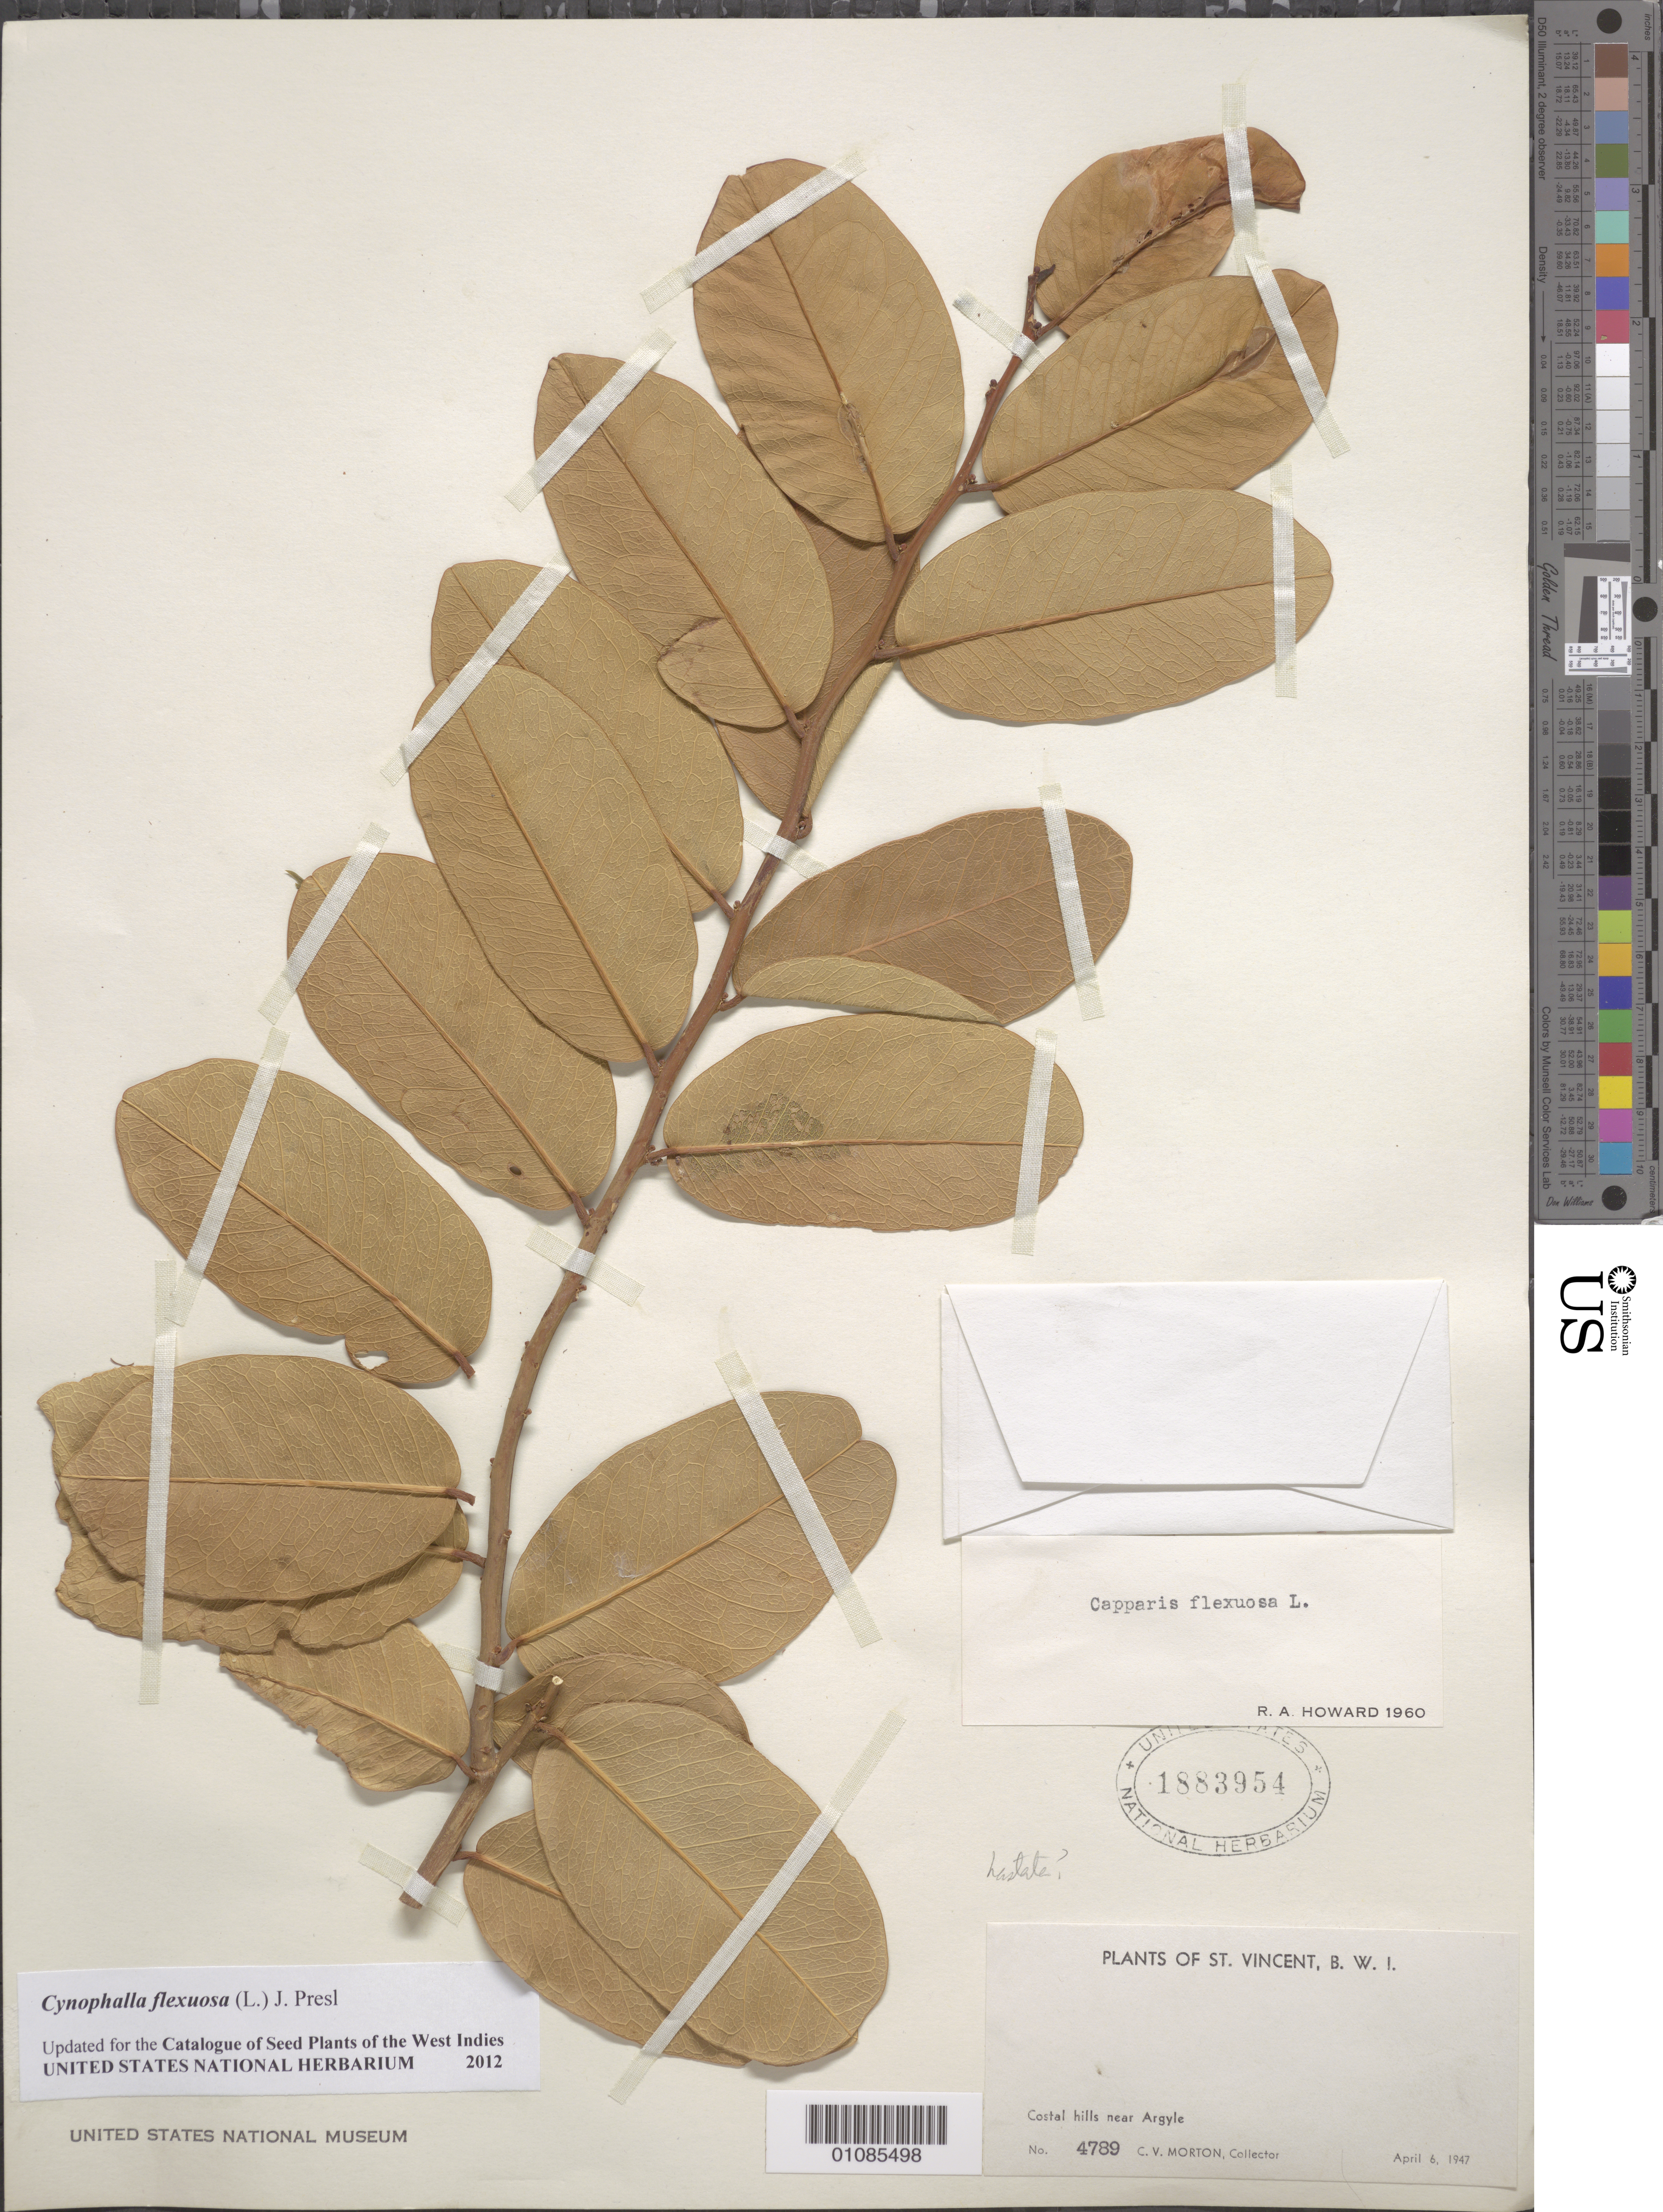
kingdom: Plantae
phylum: Tracheophyta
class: Magnoliopsida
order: Brassicales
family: Capparaceae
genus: Cynophalla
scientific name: Cynophalla flexuosa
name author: (L.) J. Presl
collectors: C. V. Morton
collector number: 4789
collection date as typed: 06 Apr 1947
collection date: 1947-04-06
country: St. Vincent - Grenadines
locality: Coastal hills near Argyle.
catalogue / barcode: US 1883954